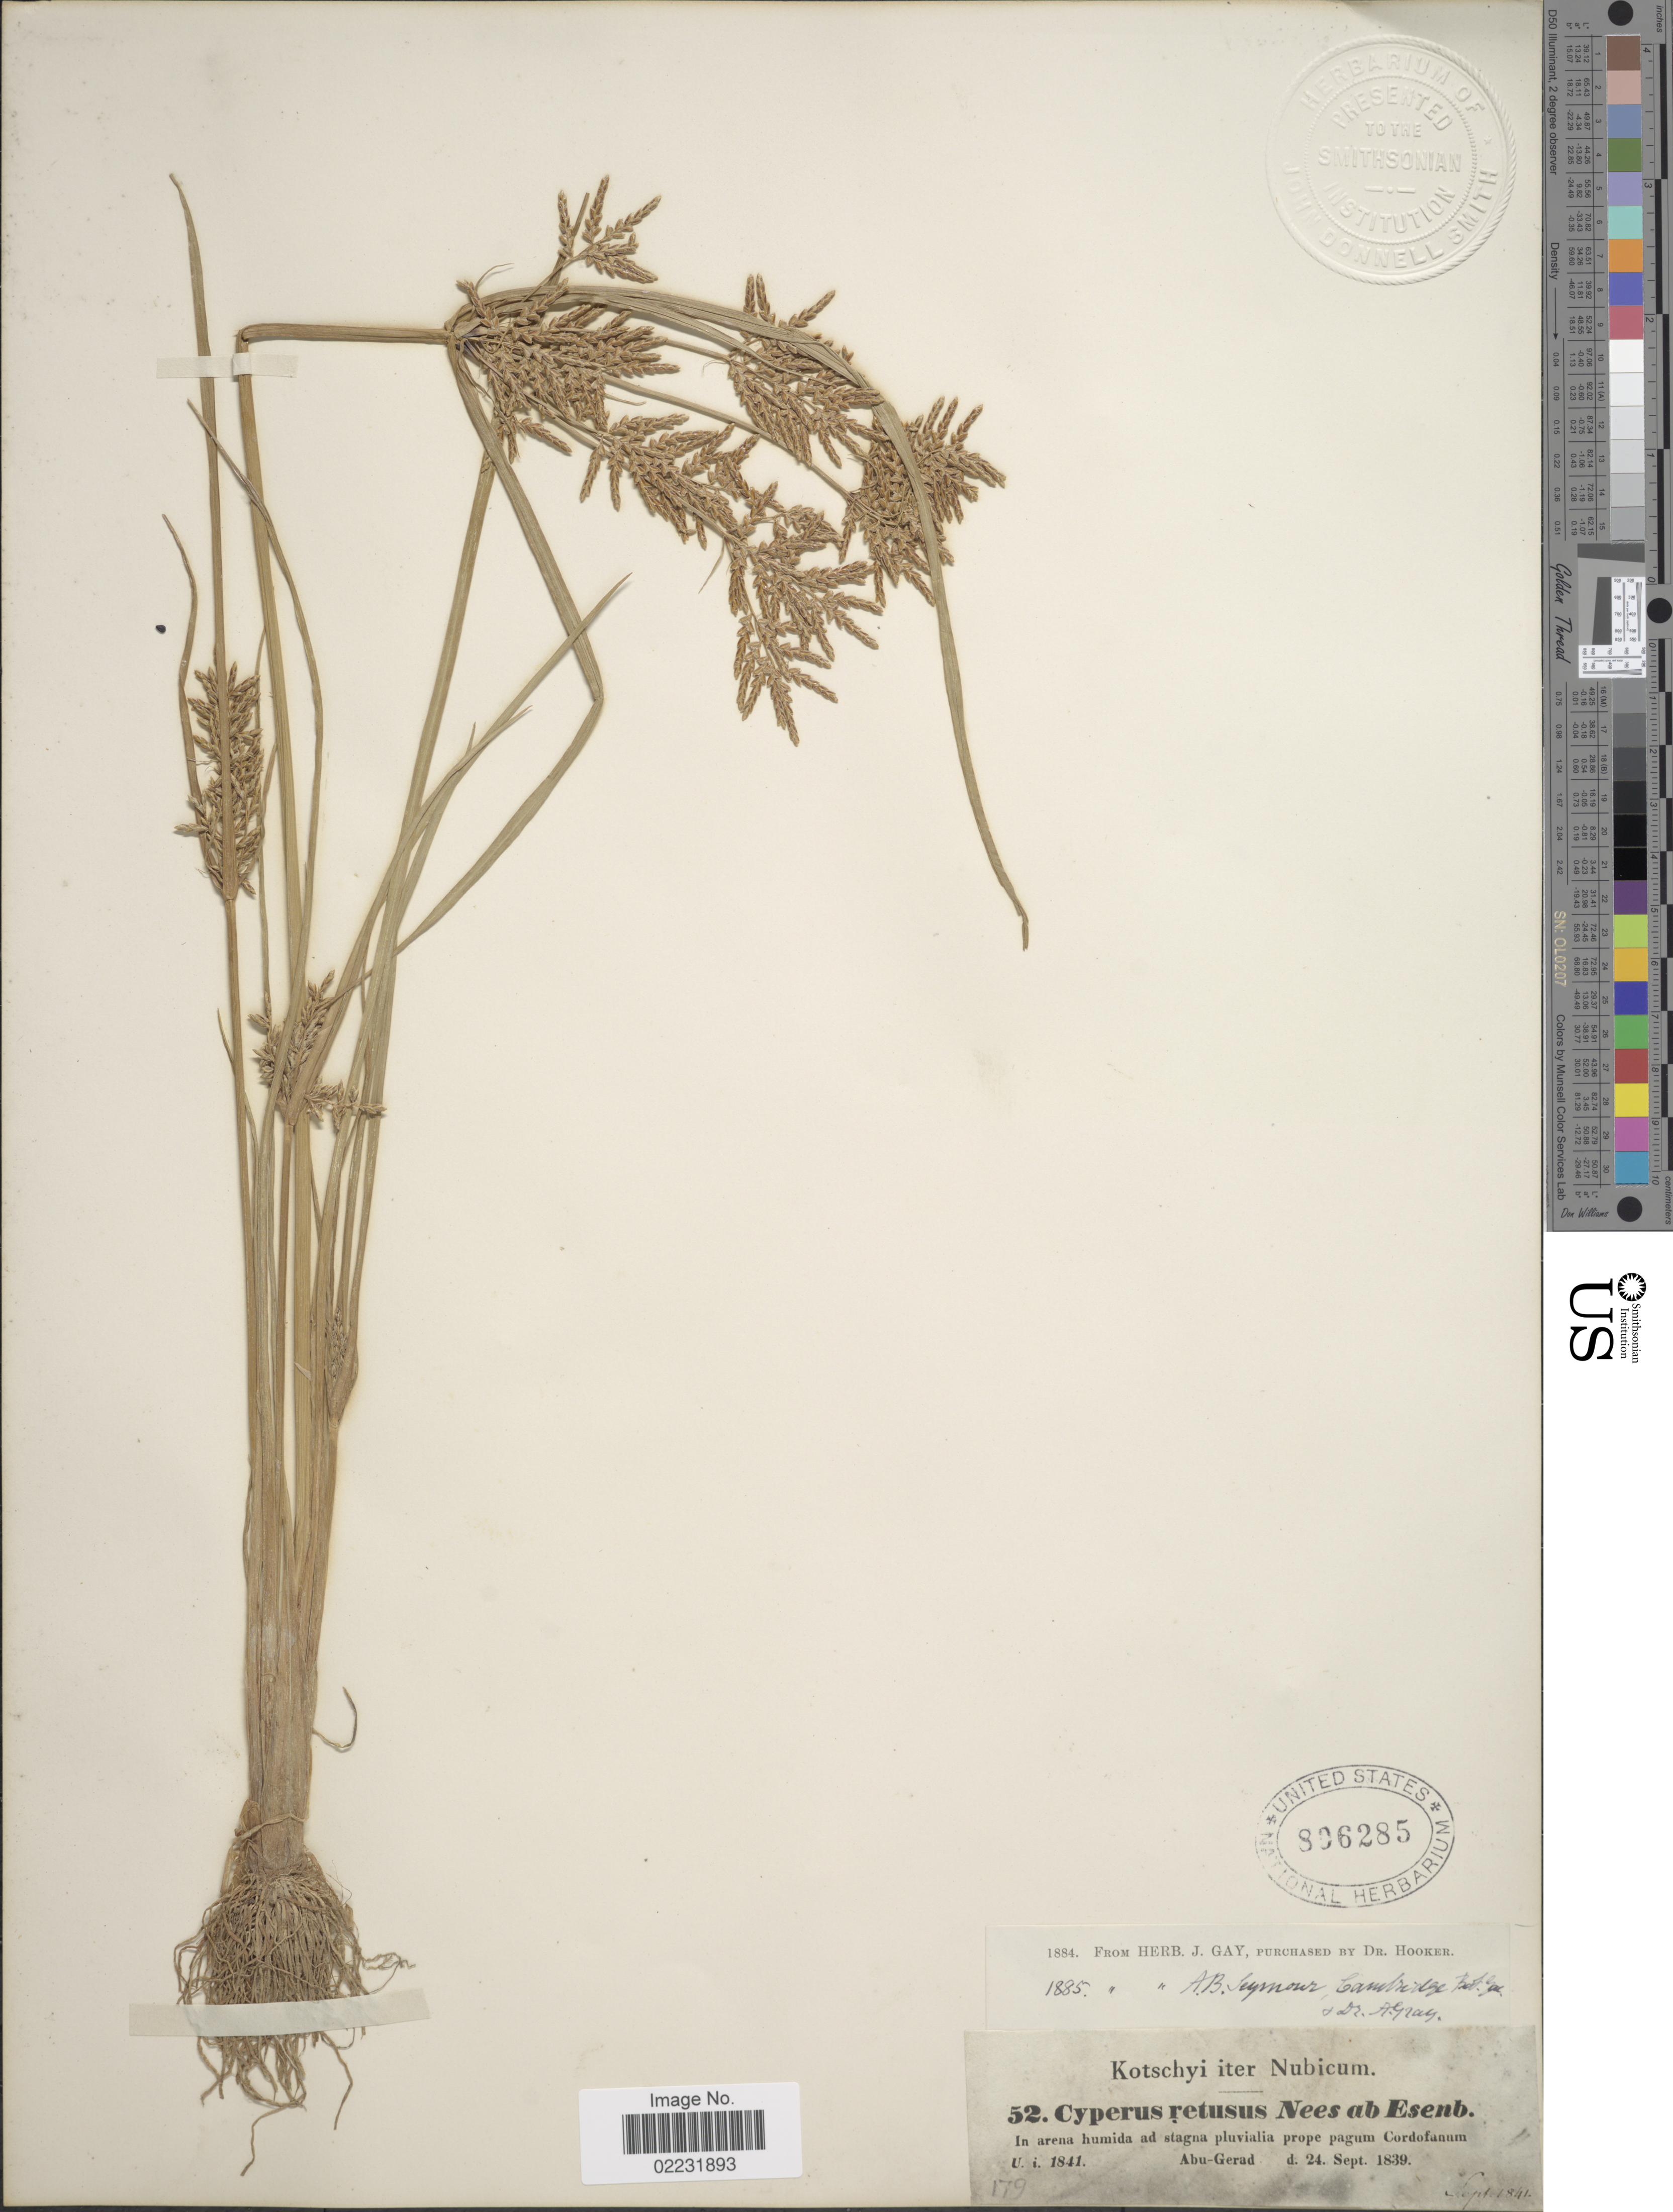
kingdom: Plantae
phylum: Tracheophyta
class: Liliopsida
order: Poales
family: Cyperaceae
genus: Cyperus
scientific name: Cyperus retusus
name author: Nees ex Steud.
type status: Isosyntype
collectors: K. G. Kotschy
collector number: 52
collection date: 1839-09-24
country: Sudan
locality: In arena humida in stagna pluvialia prope pagum Cordofanum, Abu-Gerad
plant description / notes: Specimen labeled as Cyperus retusus Nees. The name Cyperus retusus Nees was validated by Steudel in 1842 (Flora 25: 582) based on Schimper 1199 (apparently also Sieber s.n. from Mauritius, and a Kotschy specimen not cited by number). Krauss (1845) gives the name Cyperus hochstetteri to the Schimper 1199 and Kotschy 52 specimens he believed were wrongly identified as C. retusus Nees. (Is this name properly validated by a description?? if not, validated later by Steudel) Steudel later cites (1854, p. 11) lists Cyperus retusus Nees citing only a Sieber collection from Mauritius and recognizes C. hochstetteri Krauss for the Schimper and Kotschy specimens. Cyperus retusus Nees was later cited by A. Rich. in 1850, based on Schimper & Quartin Dillon specimens from "Abyssinia" (no Kotschy collections cited). Making no reference to Steudel, this name may be an isonym. The name Cyperus hochstetteri Nees ex Krauss (with C. retusus Nees ex A. Rich. in synonymy) was accepted by Baker (1882, J. Linn. Soc., Bot. 20: 282).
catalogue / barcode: US 806285